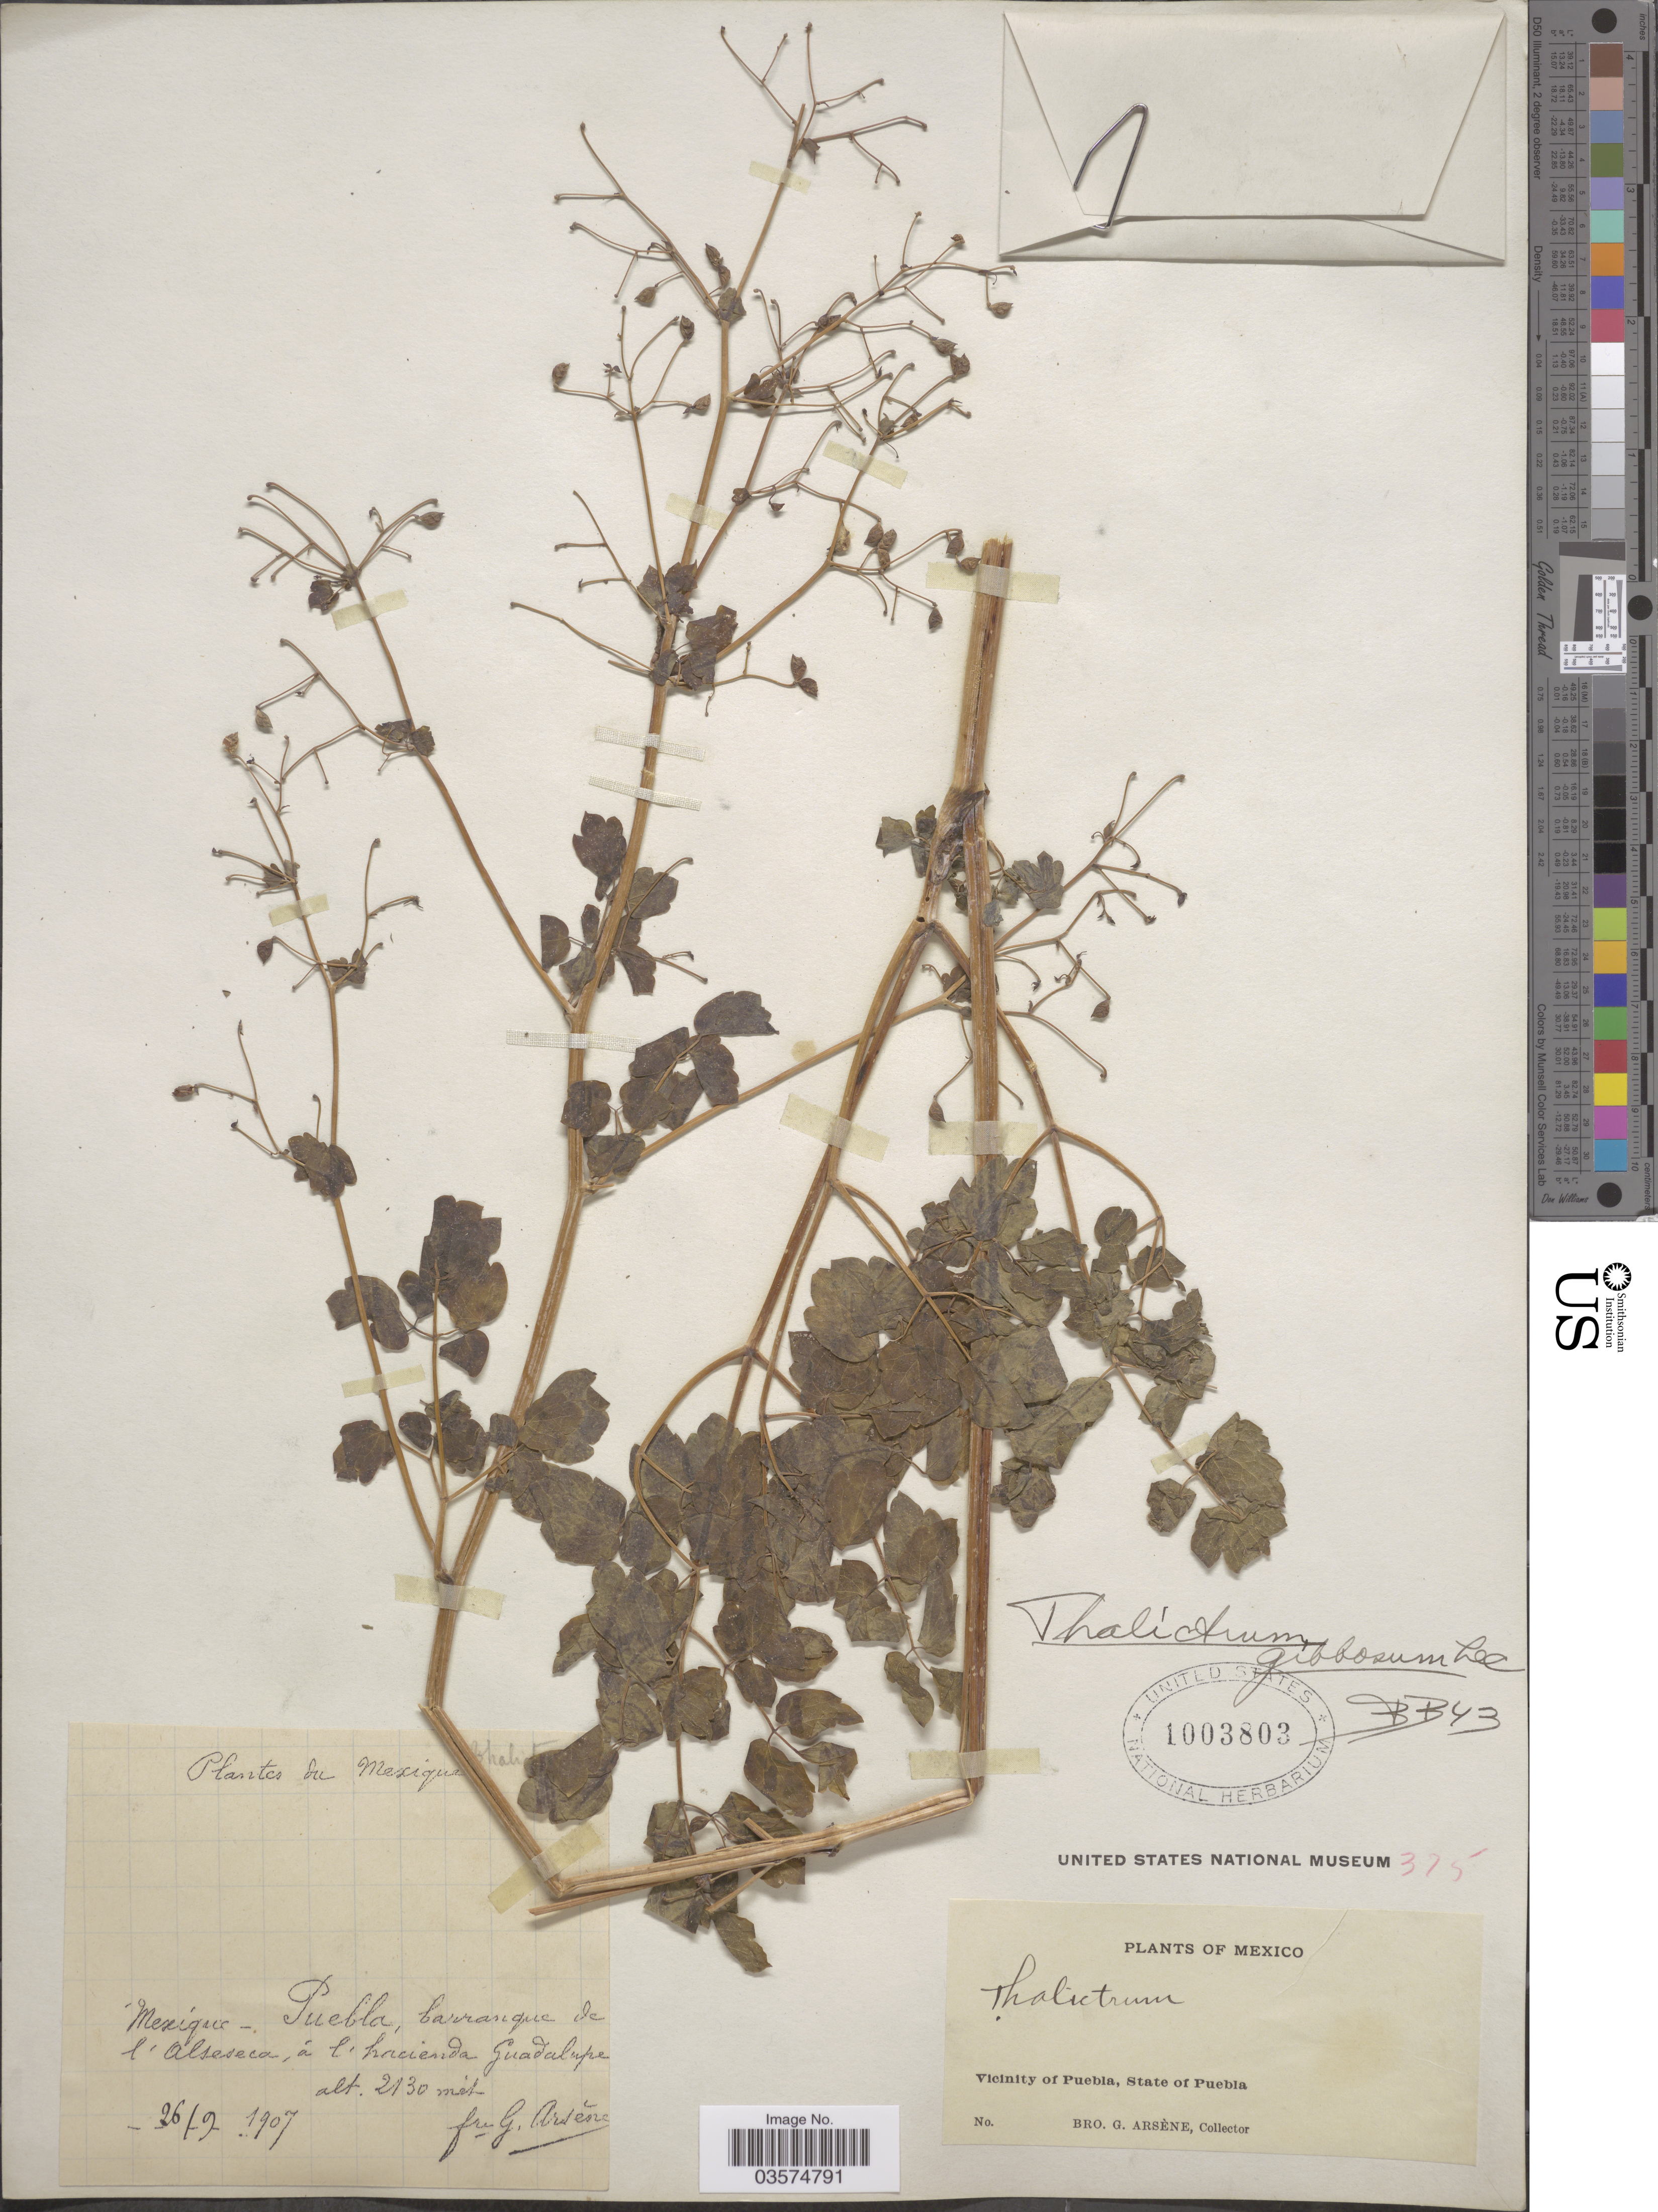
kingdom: Plantae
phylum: Tracheophyta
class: Magnoliopsida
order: Ranunculales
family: Ranunculaceae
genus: Thalictrum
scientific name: Thalictrum gibbosum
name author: Lec.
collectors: Bro. G. Arsène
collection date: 1907-09-26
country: Mexico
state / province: Puebla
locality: Mexique - Puebla, barranque de l' Alseseca, á l' hacienda Guadalupe. Vicinity of Puebla.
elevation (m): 2130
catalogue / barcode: US 1003803